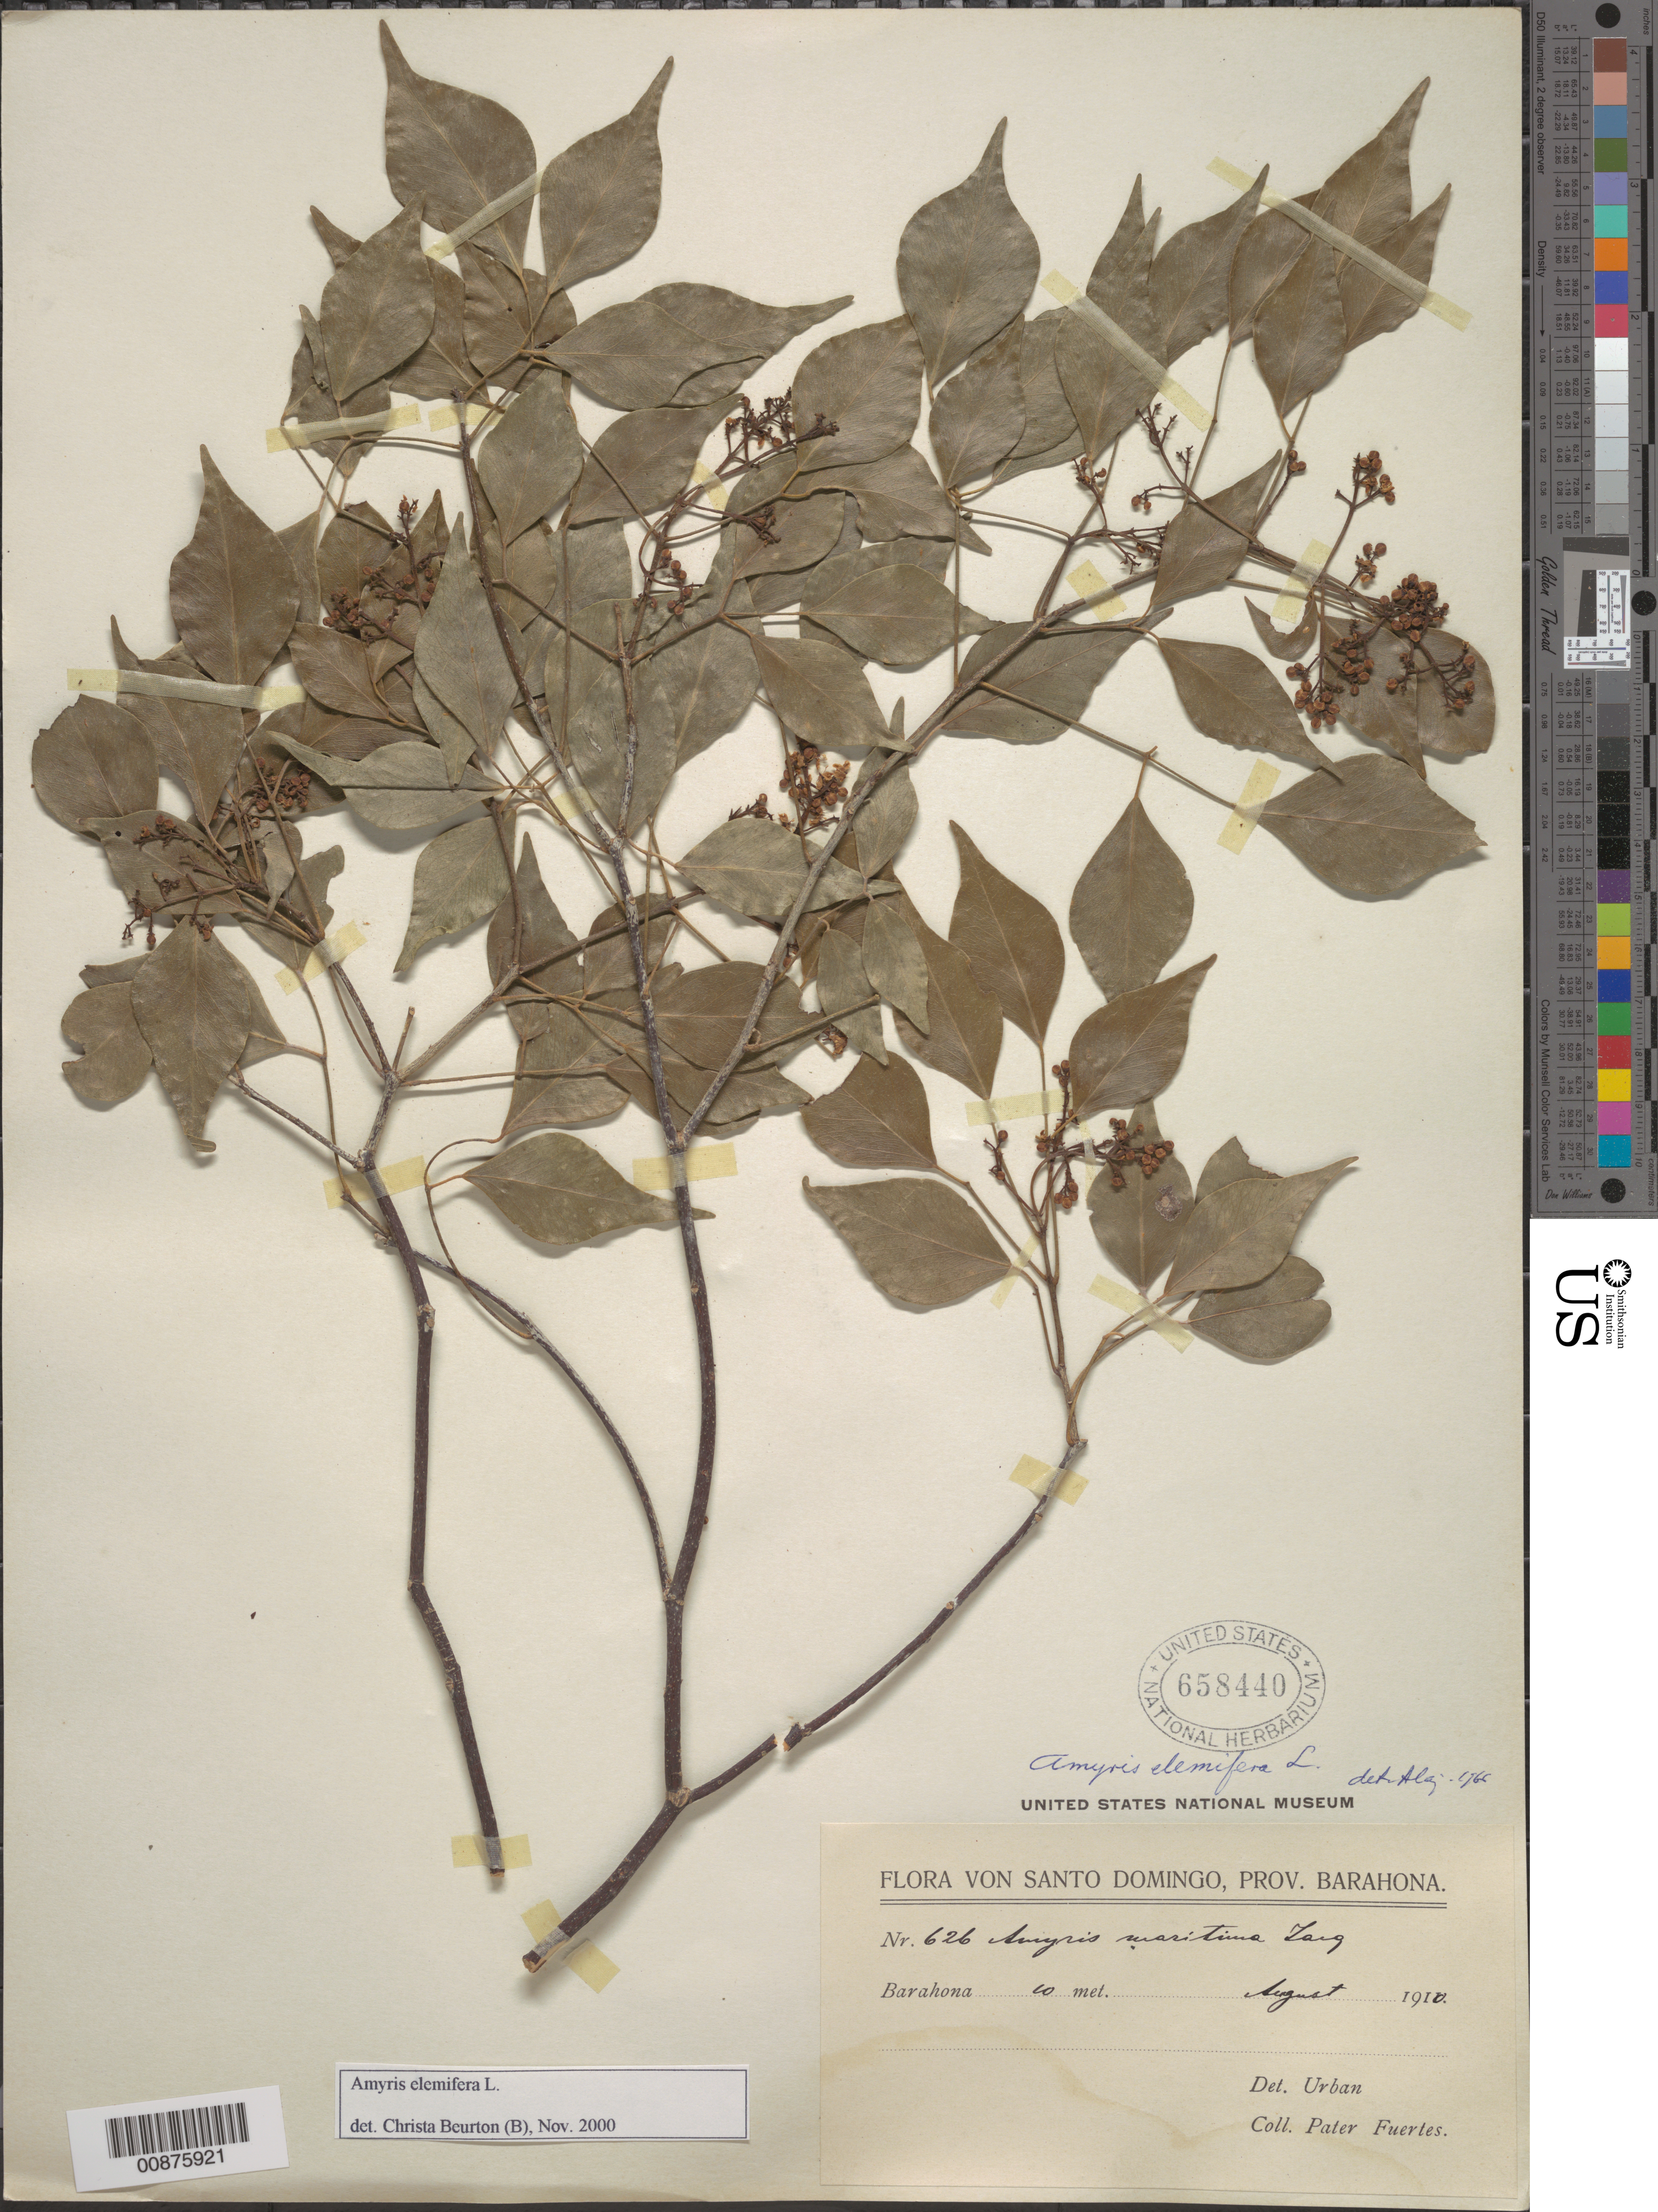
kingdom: Plantae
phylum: Tracheophyta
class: Magnoliopsida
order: Sapindales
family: Rutaceae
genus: Amyris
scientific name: Amyris elemifera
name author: L.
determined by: Beurton, C.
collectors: M. D. Fuertes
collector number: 626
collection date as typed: Aug 1910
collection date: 1910-08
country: Dominican Republic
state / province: Barahona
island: Hispaniola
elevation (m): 10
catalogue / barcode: US 658440